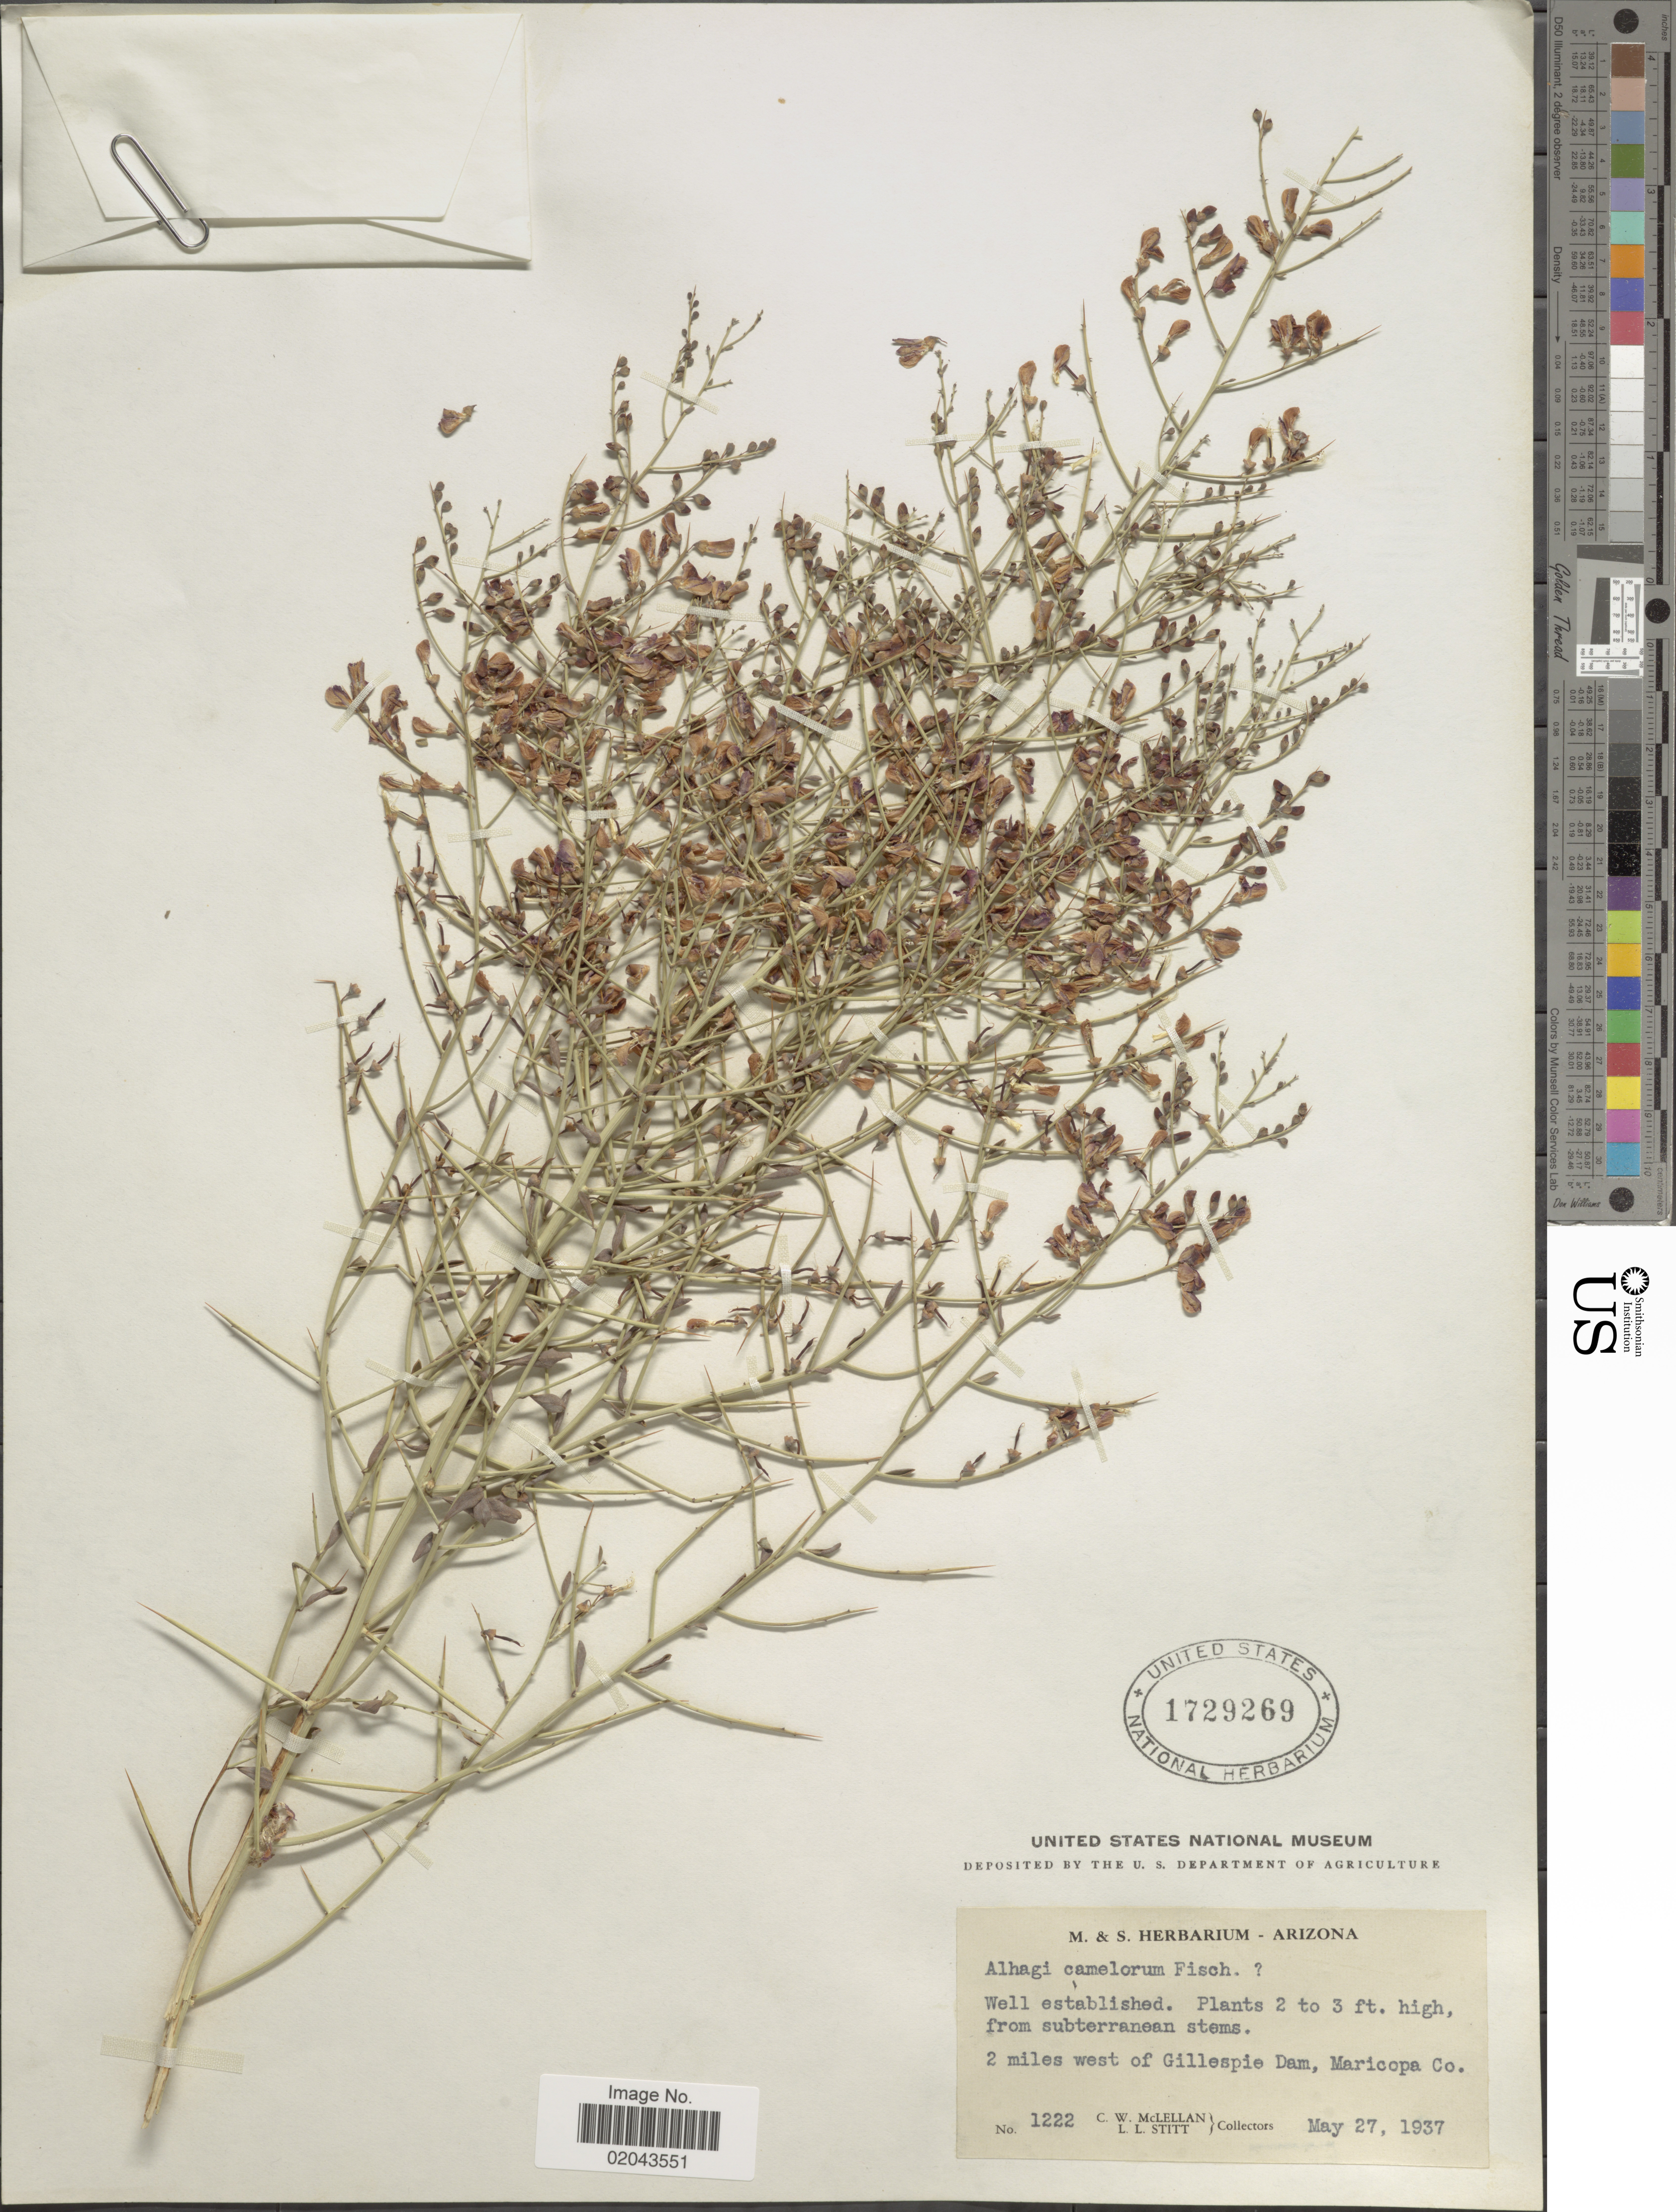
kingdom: Plantae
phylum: Tracheophyta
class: Magnoliopsida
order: Fabales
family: Fabaceae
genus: Alhagi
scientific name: Alhagi camelorum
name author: Fisch.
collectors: C. McLellan & L. Stitt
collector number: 1222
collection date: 1937-05-27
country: United States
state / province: Arizona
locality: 2 miles west of Gillespie Dam, Maricopa Co.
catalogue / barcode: US 1729269